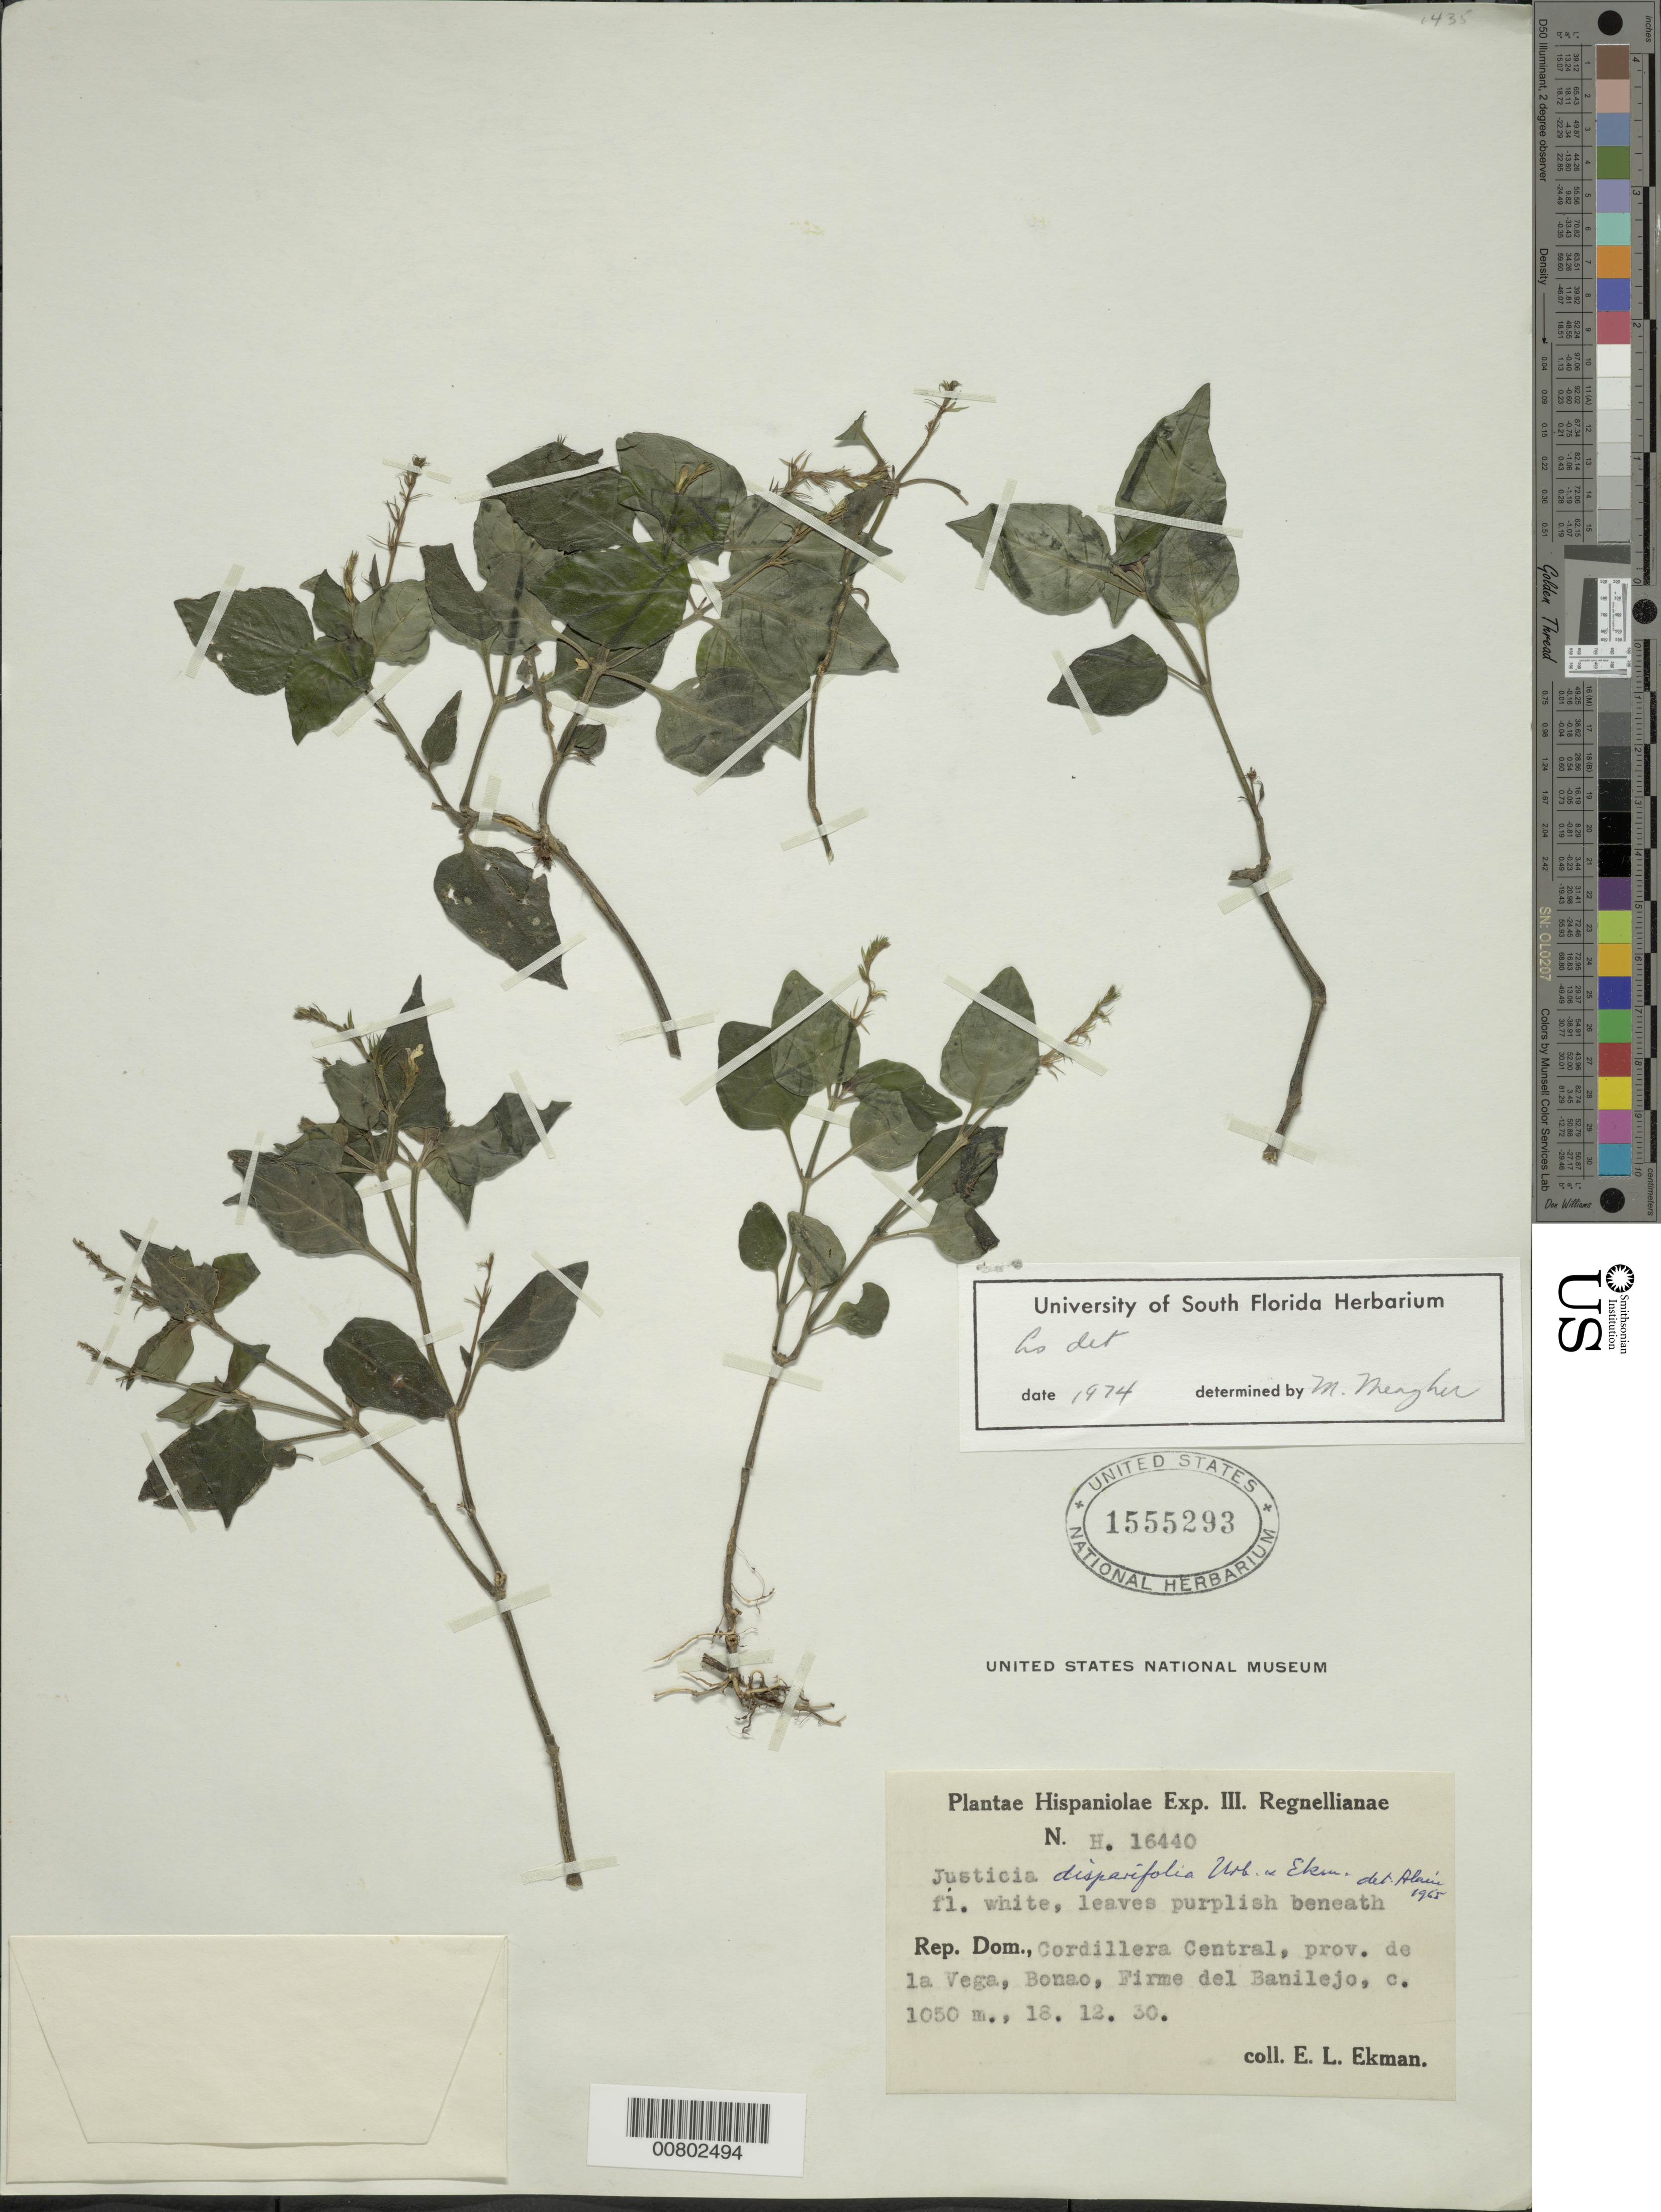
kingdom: Plantae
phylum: Tracheophyta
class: Magnoliopsida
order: Lamiales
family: Acanthaceae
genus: Justicia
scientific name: Justicia disparifolia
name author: Urb. & Ekman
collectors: E. L. Ekman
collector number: H 16440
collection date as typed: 18 Dec 1930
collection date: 1930-12-18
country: Dominican Republic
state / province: La Vega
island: Hispaniola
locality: Cordillera Central; Bonao, Firme del Banilejo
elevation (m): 1050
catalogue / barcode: US 1555293